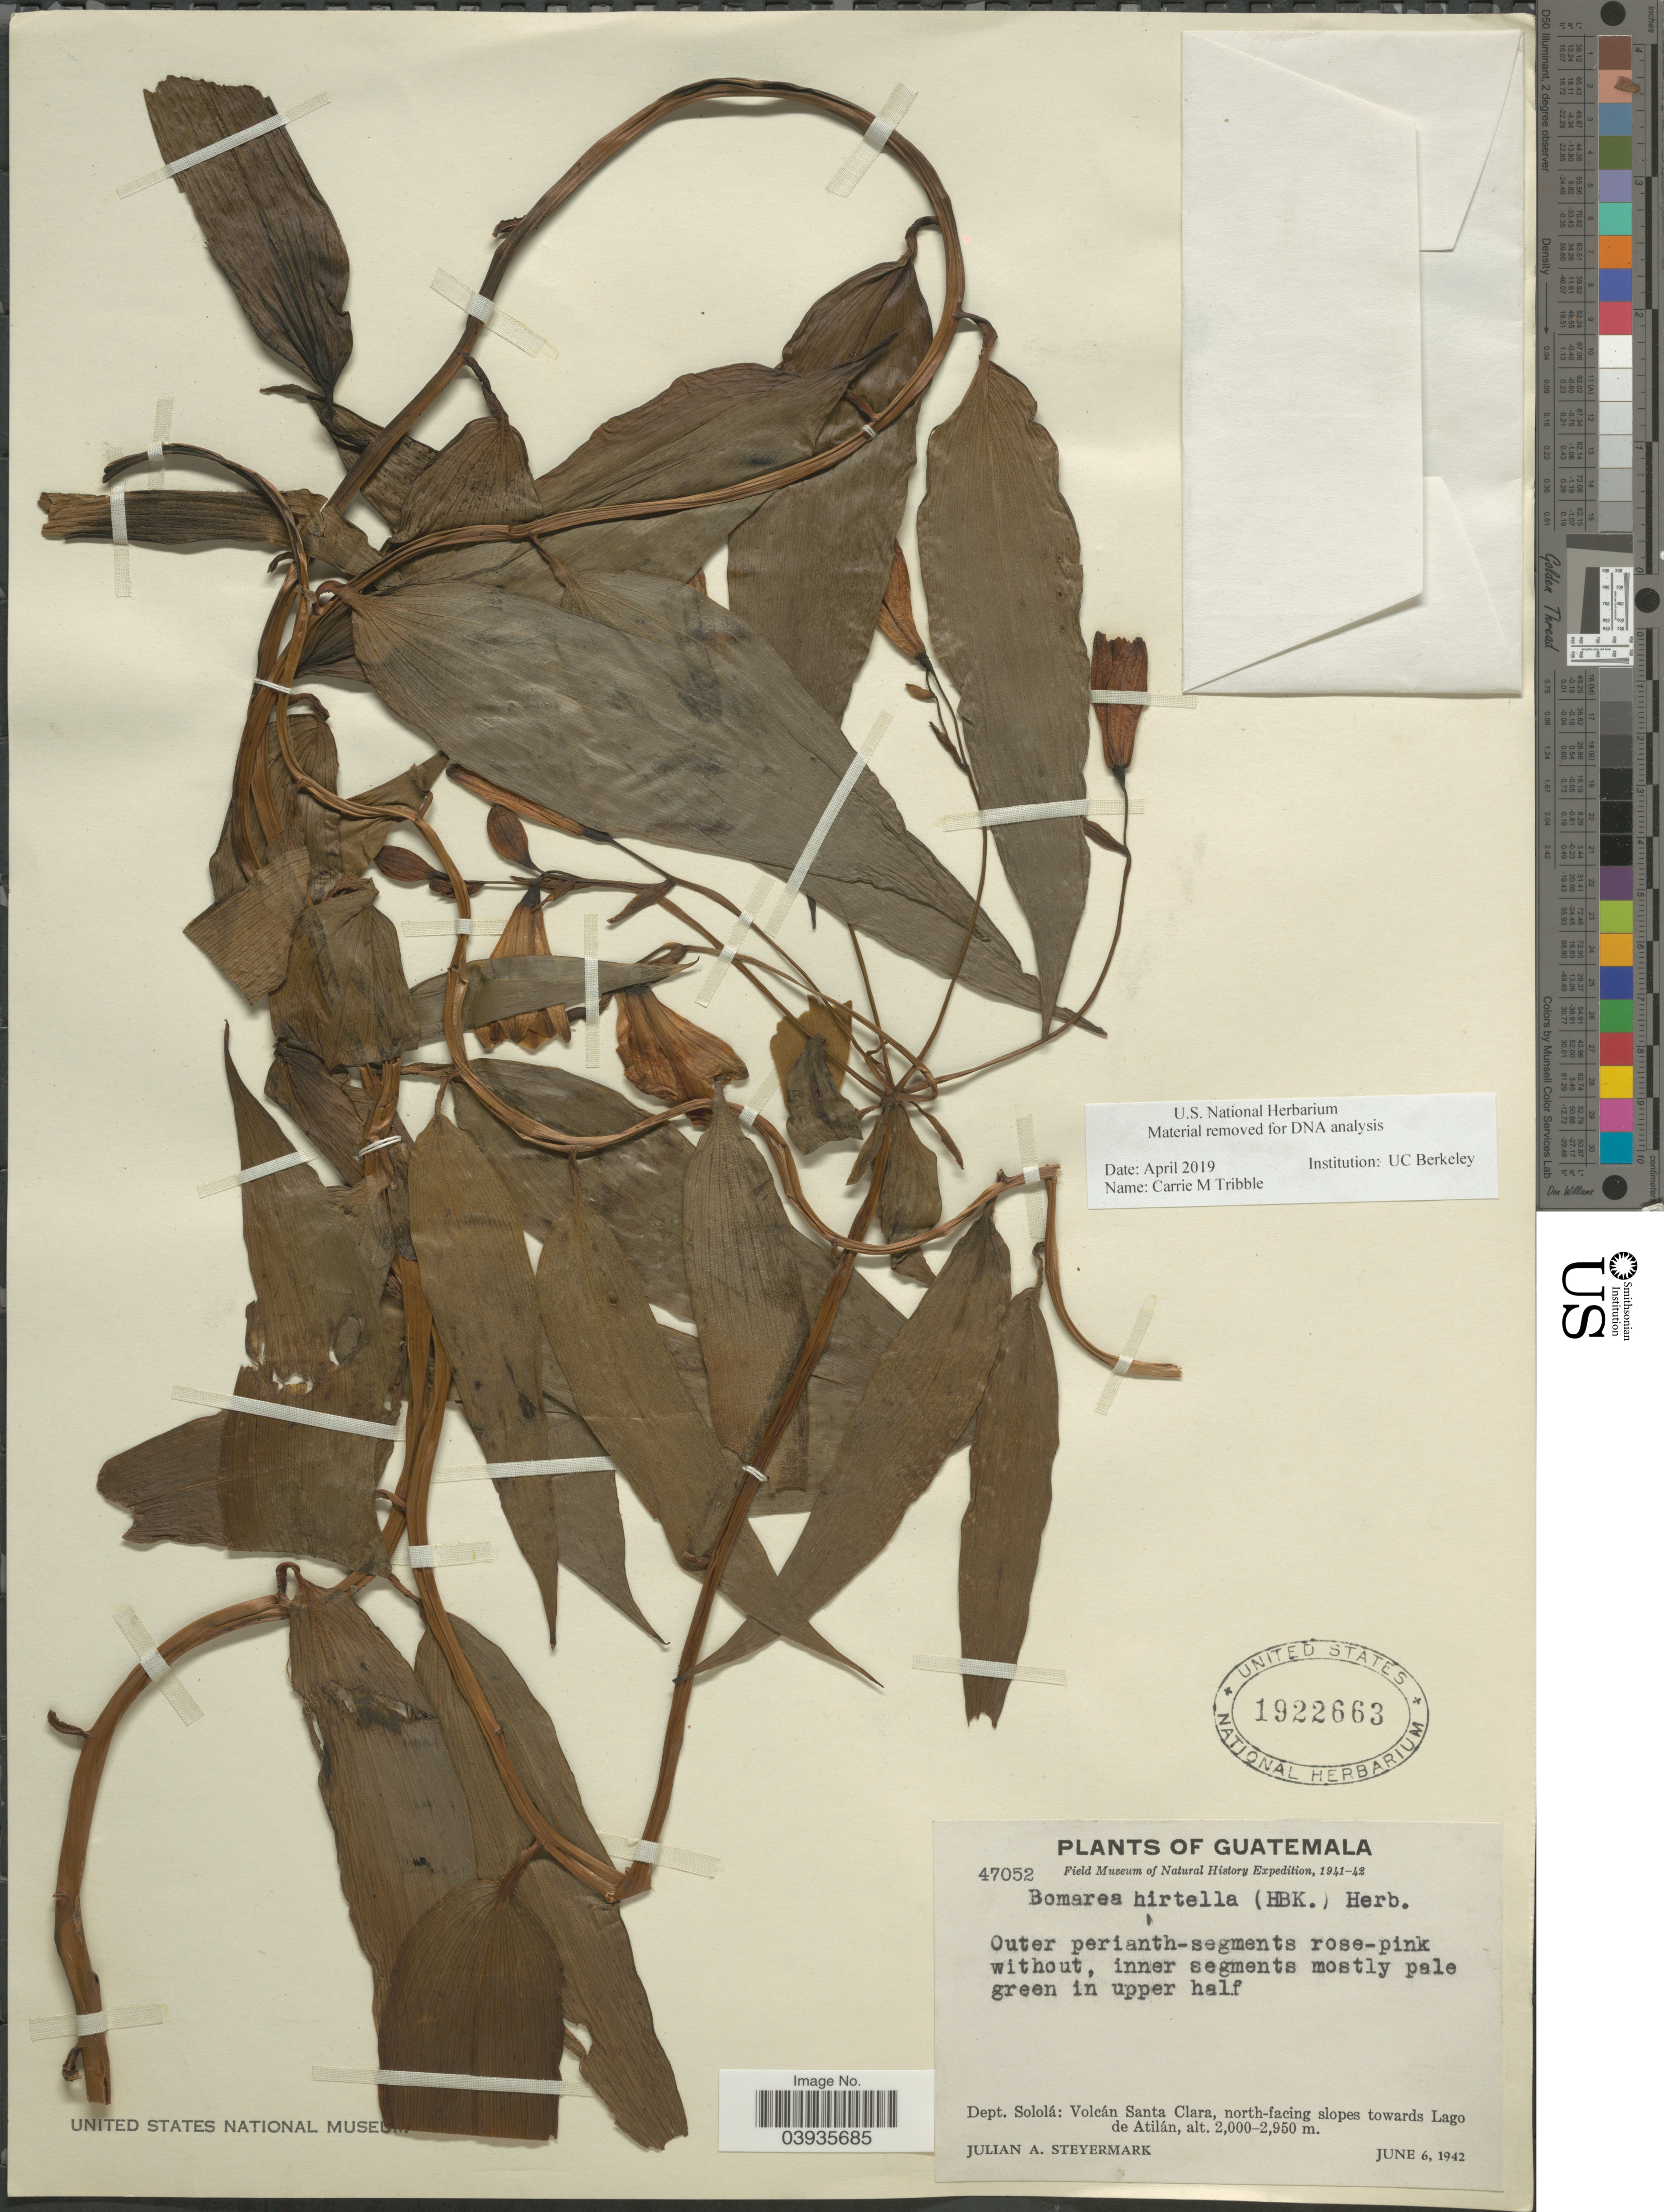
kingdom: Plantae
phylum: Tracheophyta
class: Liliopsida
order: Liliales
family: Alstroemeriaceae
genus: Bomarea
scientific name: Bomarea hirtella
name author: (Kunth) Herb.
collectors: J. Steyermark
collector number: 47052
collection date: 1942-06-06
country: Guatemala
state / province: Solola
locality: Dept. Sololá: Volcán Santa Clara, north-facing slopes towards Lago de Atilán.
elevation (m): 2000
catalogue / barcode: US 1922663